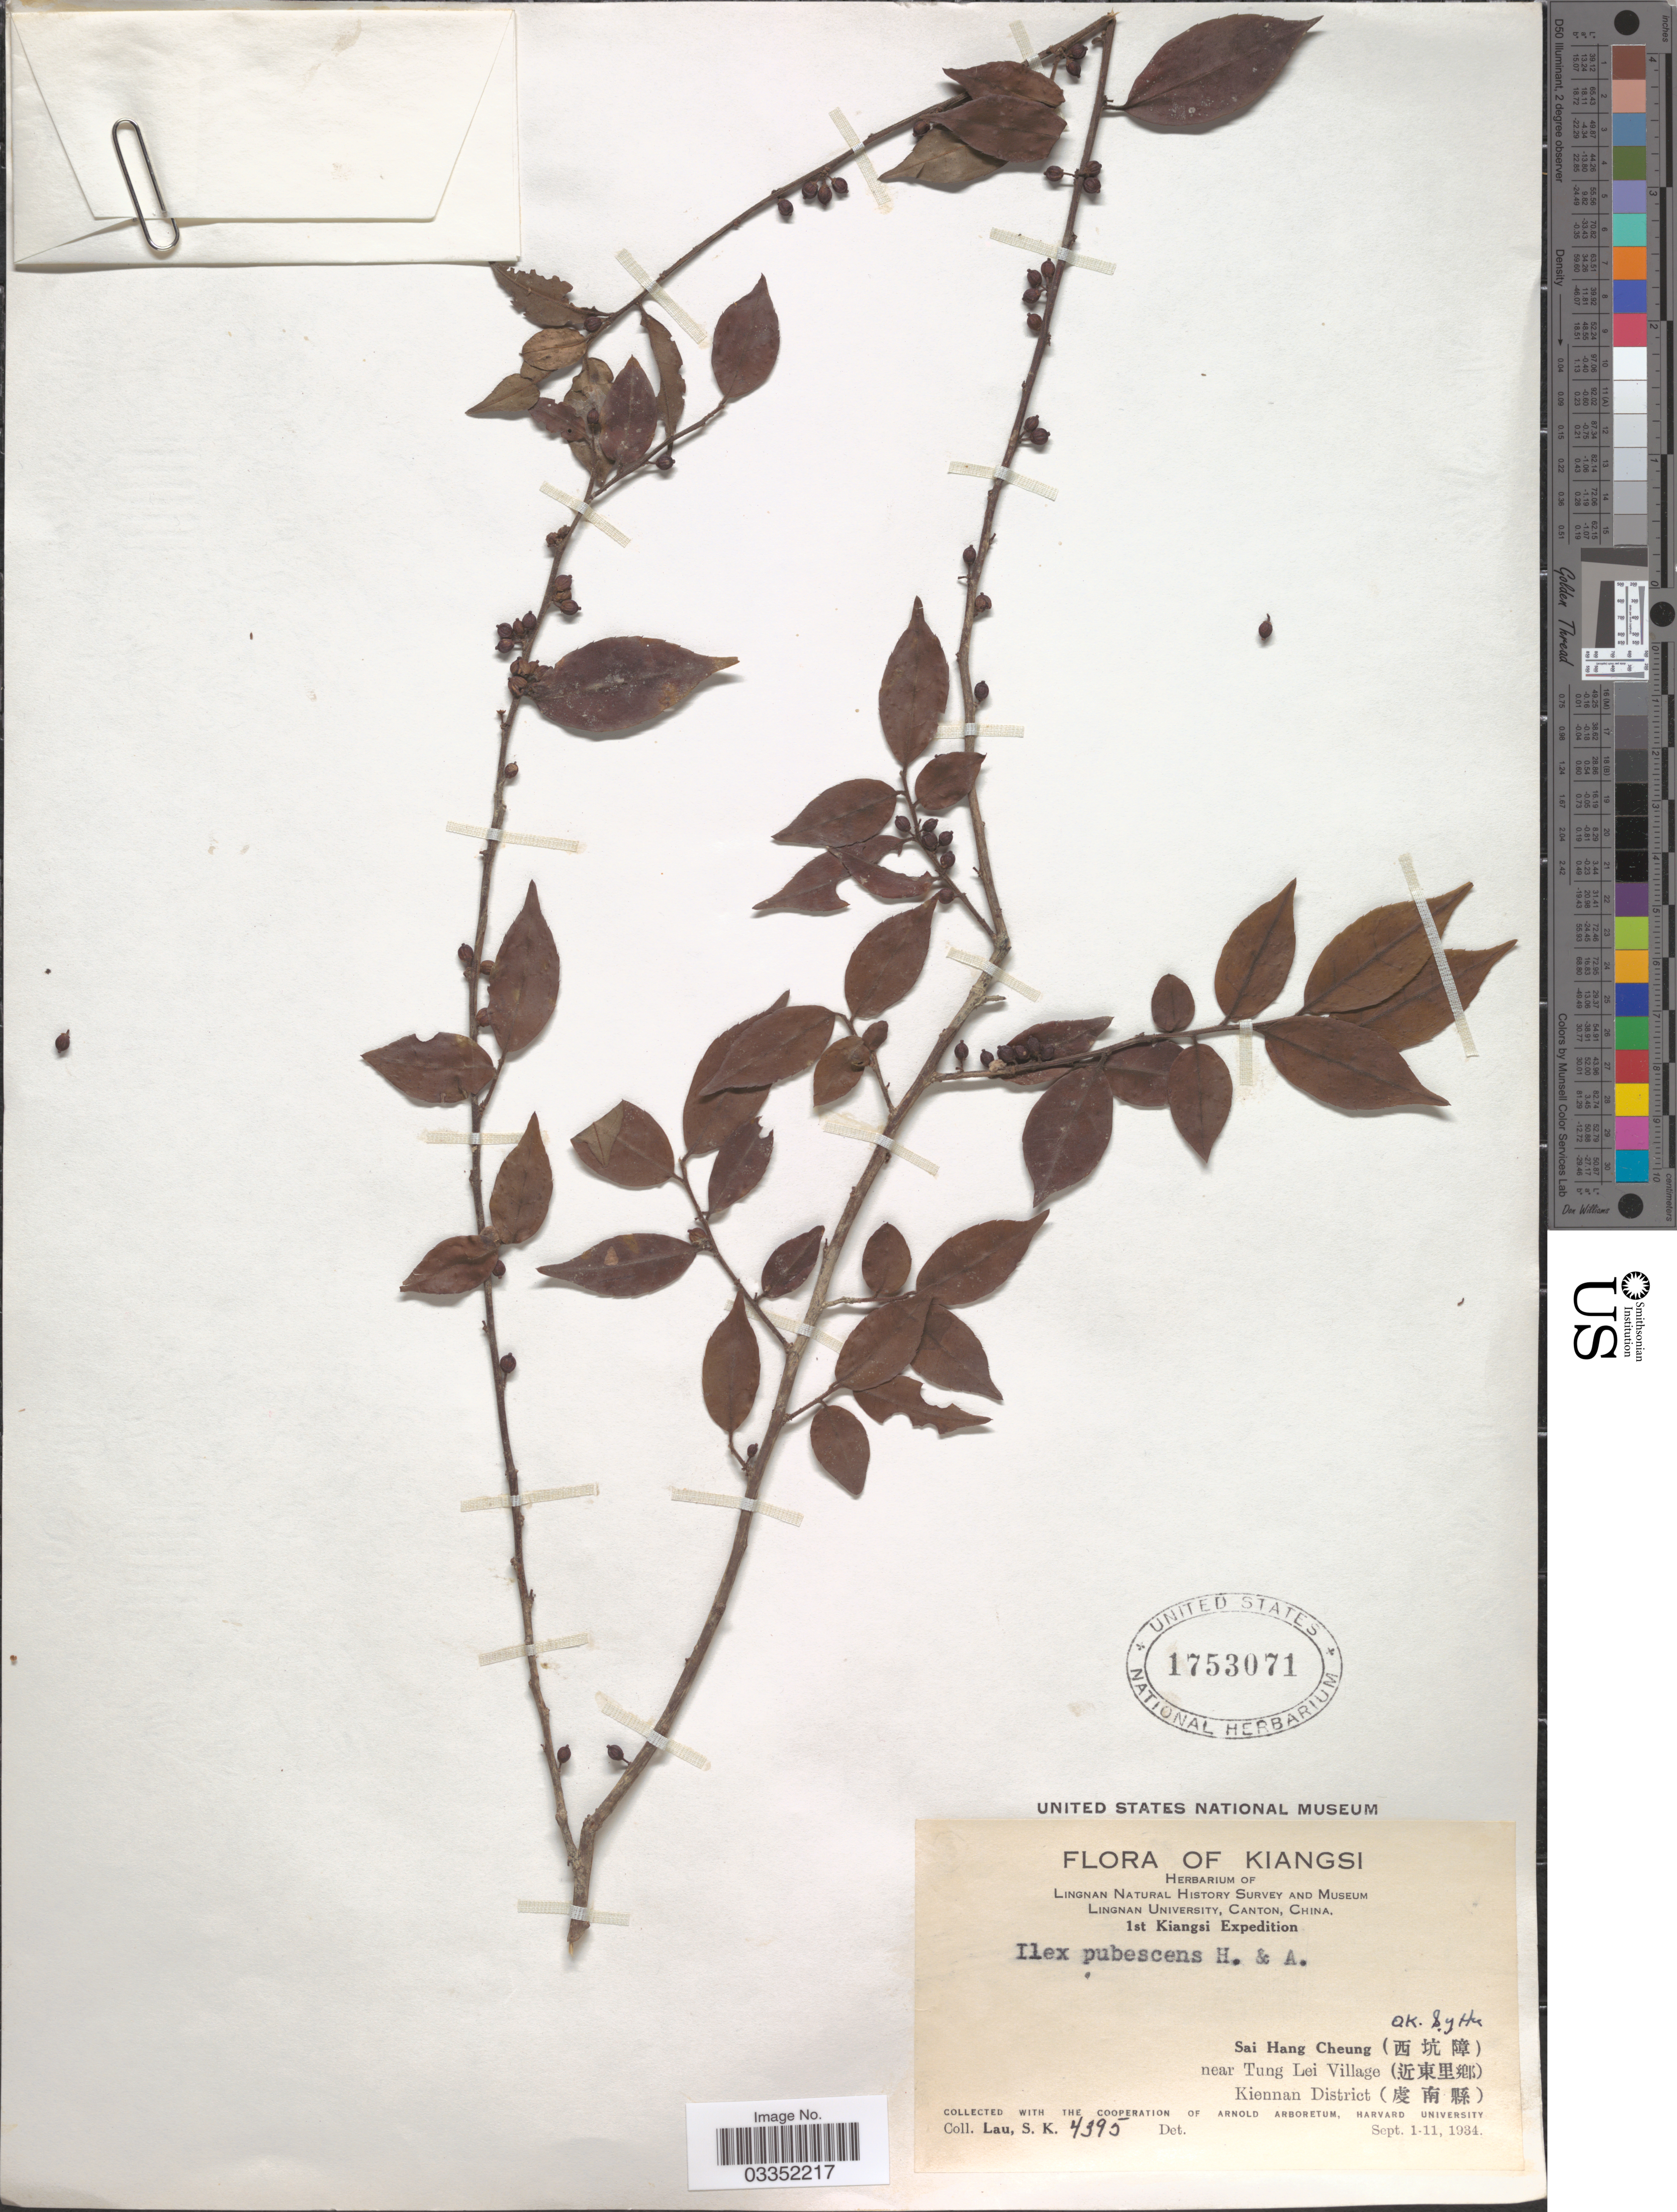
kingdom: Plantae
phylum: Tracheophyta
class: Magnoliopsida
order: Aquifoliales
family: Aquifoliaceae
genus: Ilex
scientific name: Ilex pubescens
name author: Hook. & Arn.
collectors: S. K. Lau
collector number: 4395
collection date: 1934-09-01/1934-09-11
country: China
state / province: Jiangxi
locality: Kiangsi, Sai Hang Cheung (X) near Tung Lei Village (X), Kiennan District (X).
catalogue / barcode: US 1753071